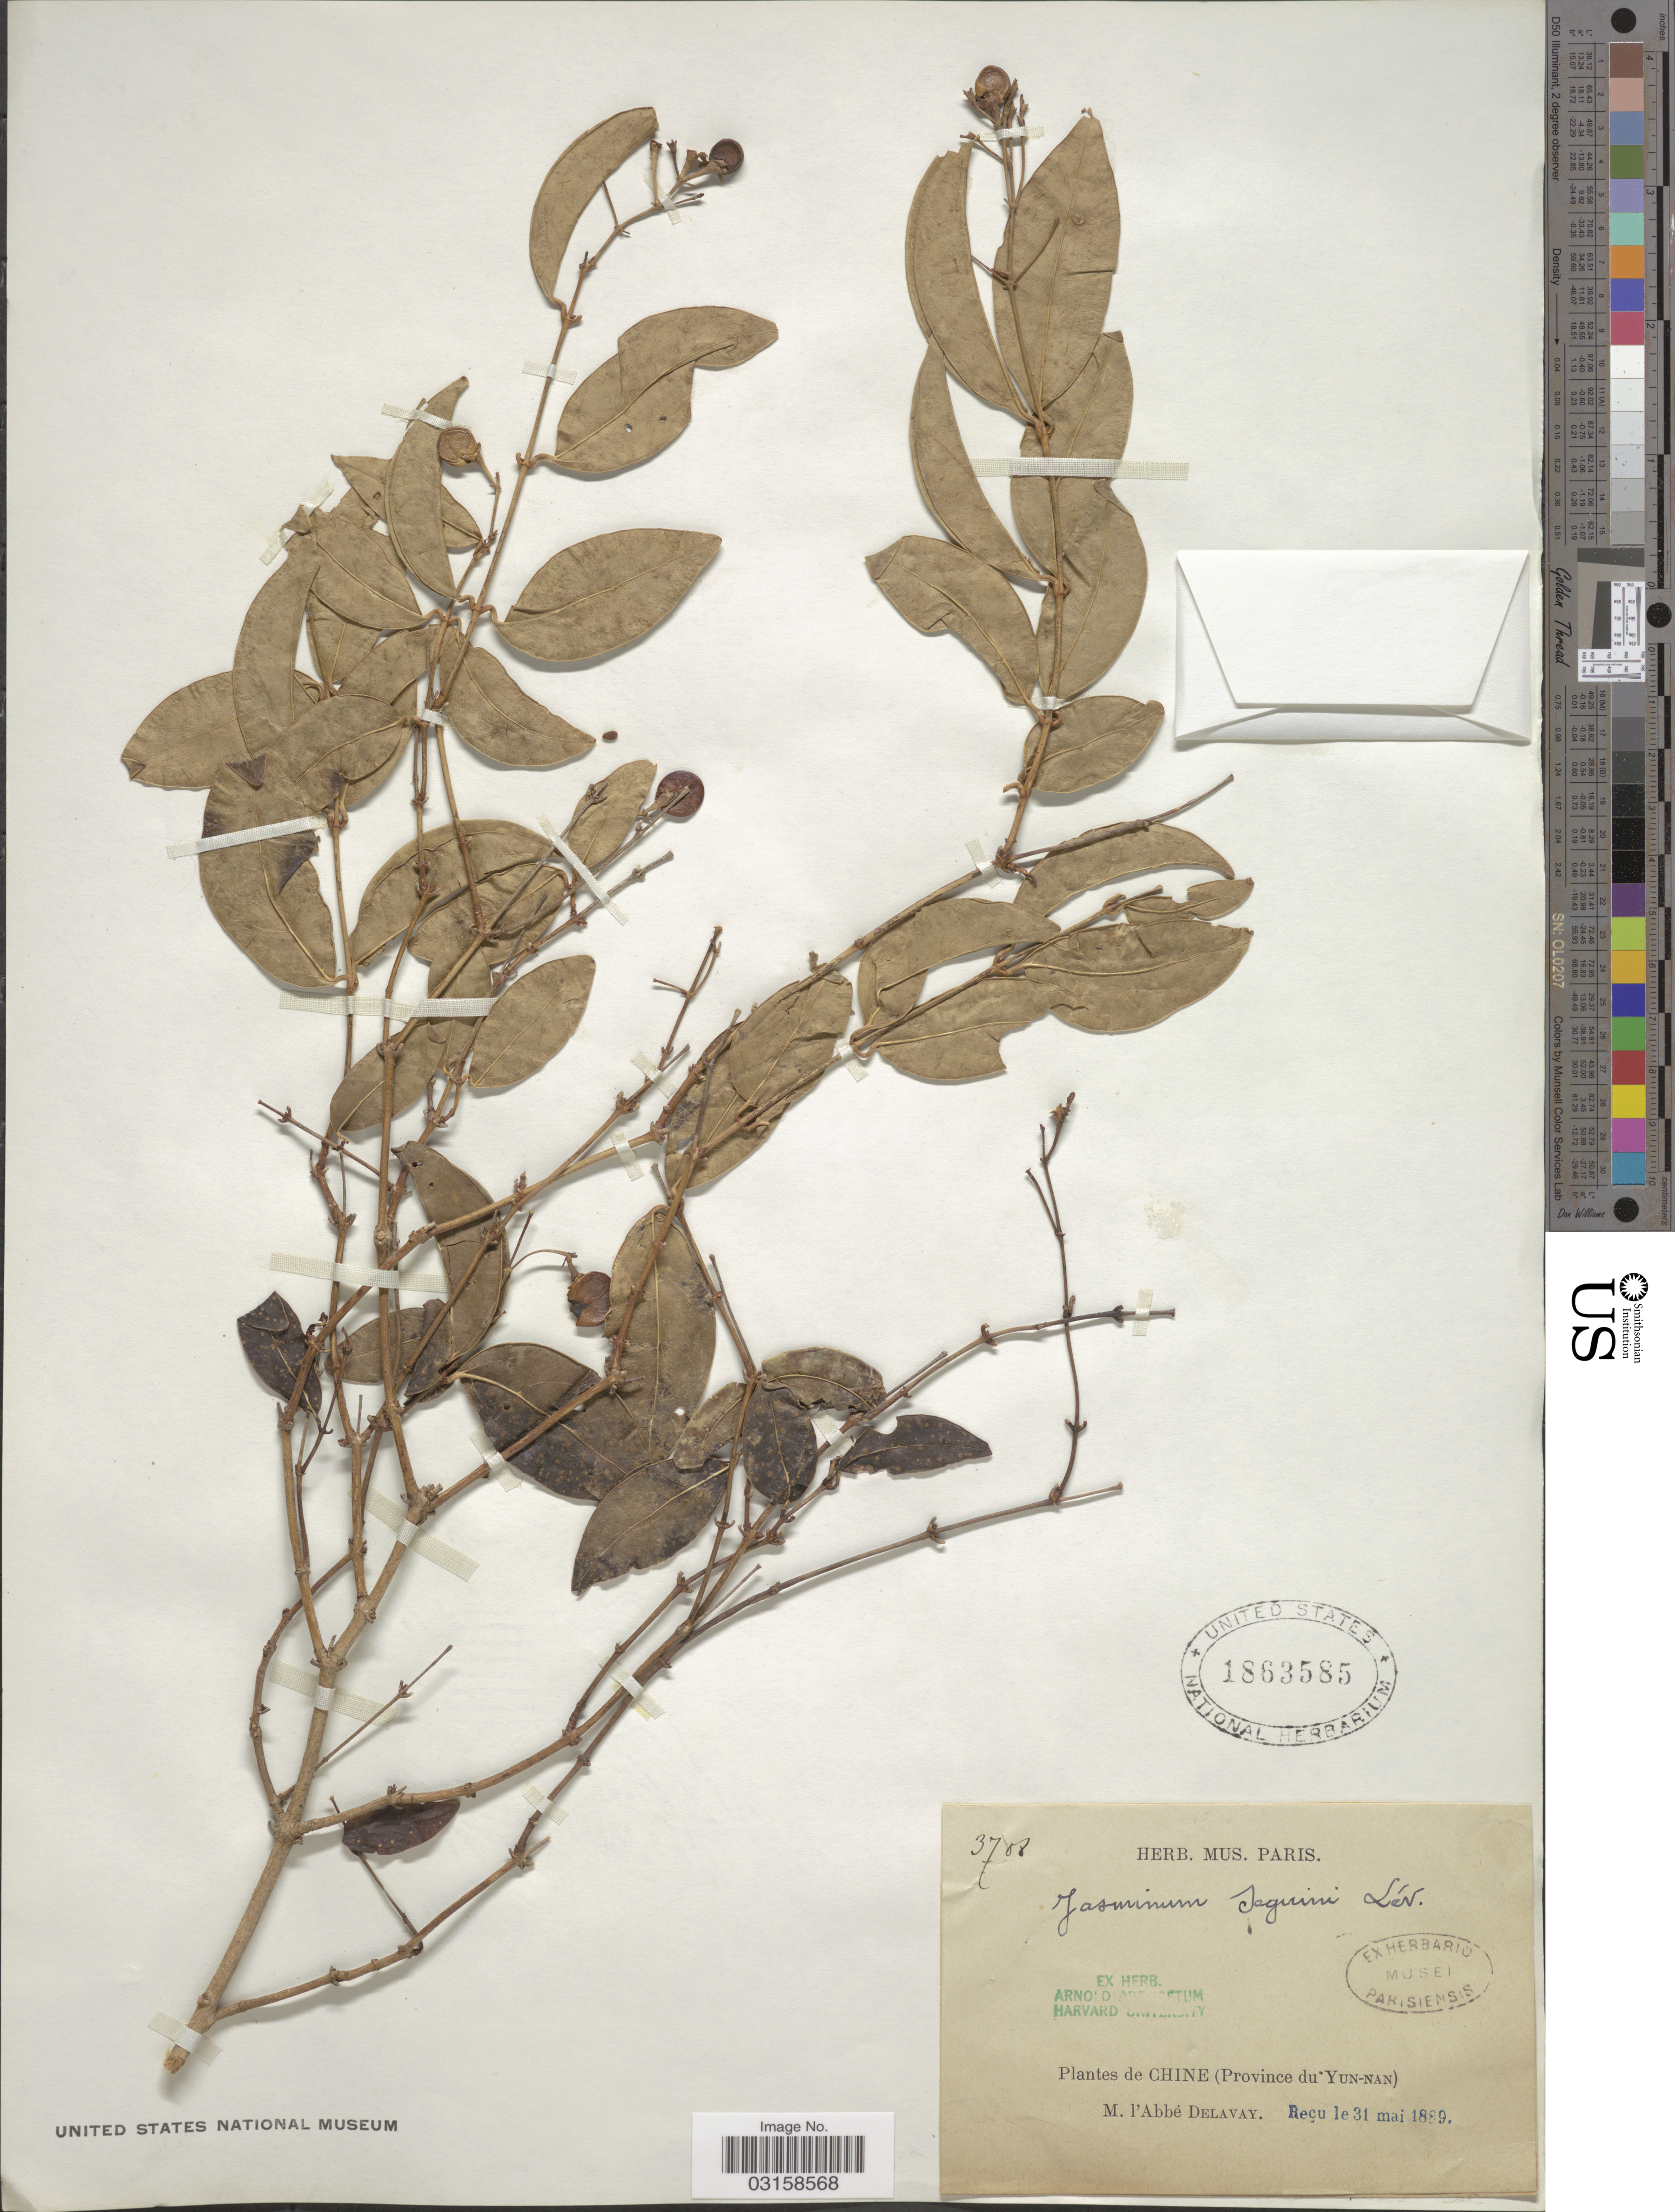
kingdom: Plantae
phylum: Tracheophyta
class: Magnoliopsida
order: Lamiales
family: Oleaceae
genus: Jasminum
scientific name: Jasminum seguinii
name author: H. Lév.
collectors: P. Delavay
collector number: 3706*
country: China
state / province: Yunnan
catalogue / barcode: US 1863585